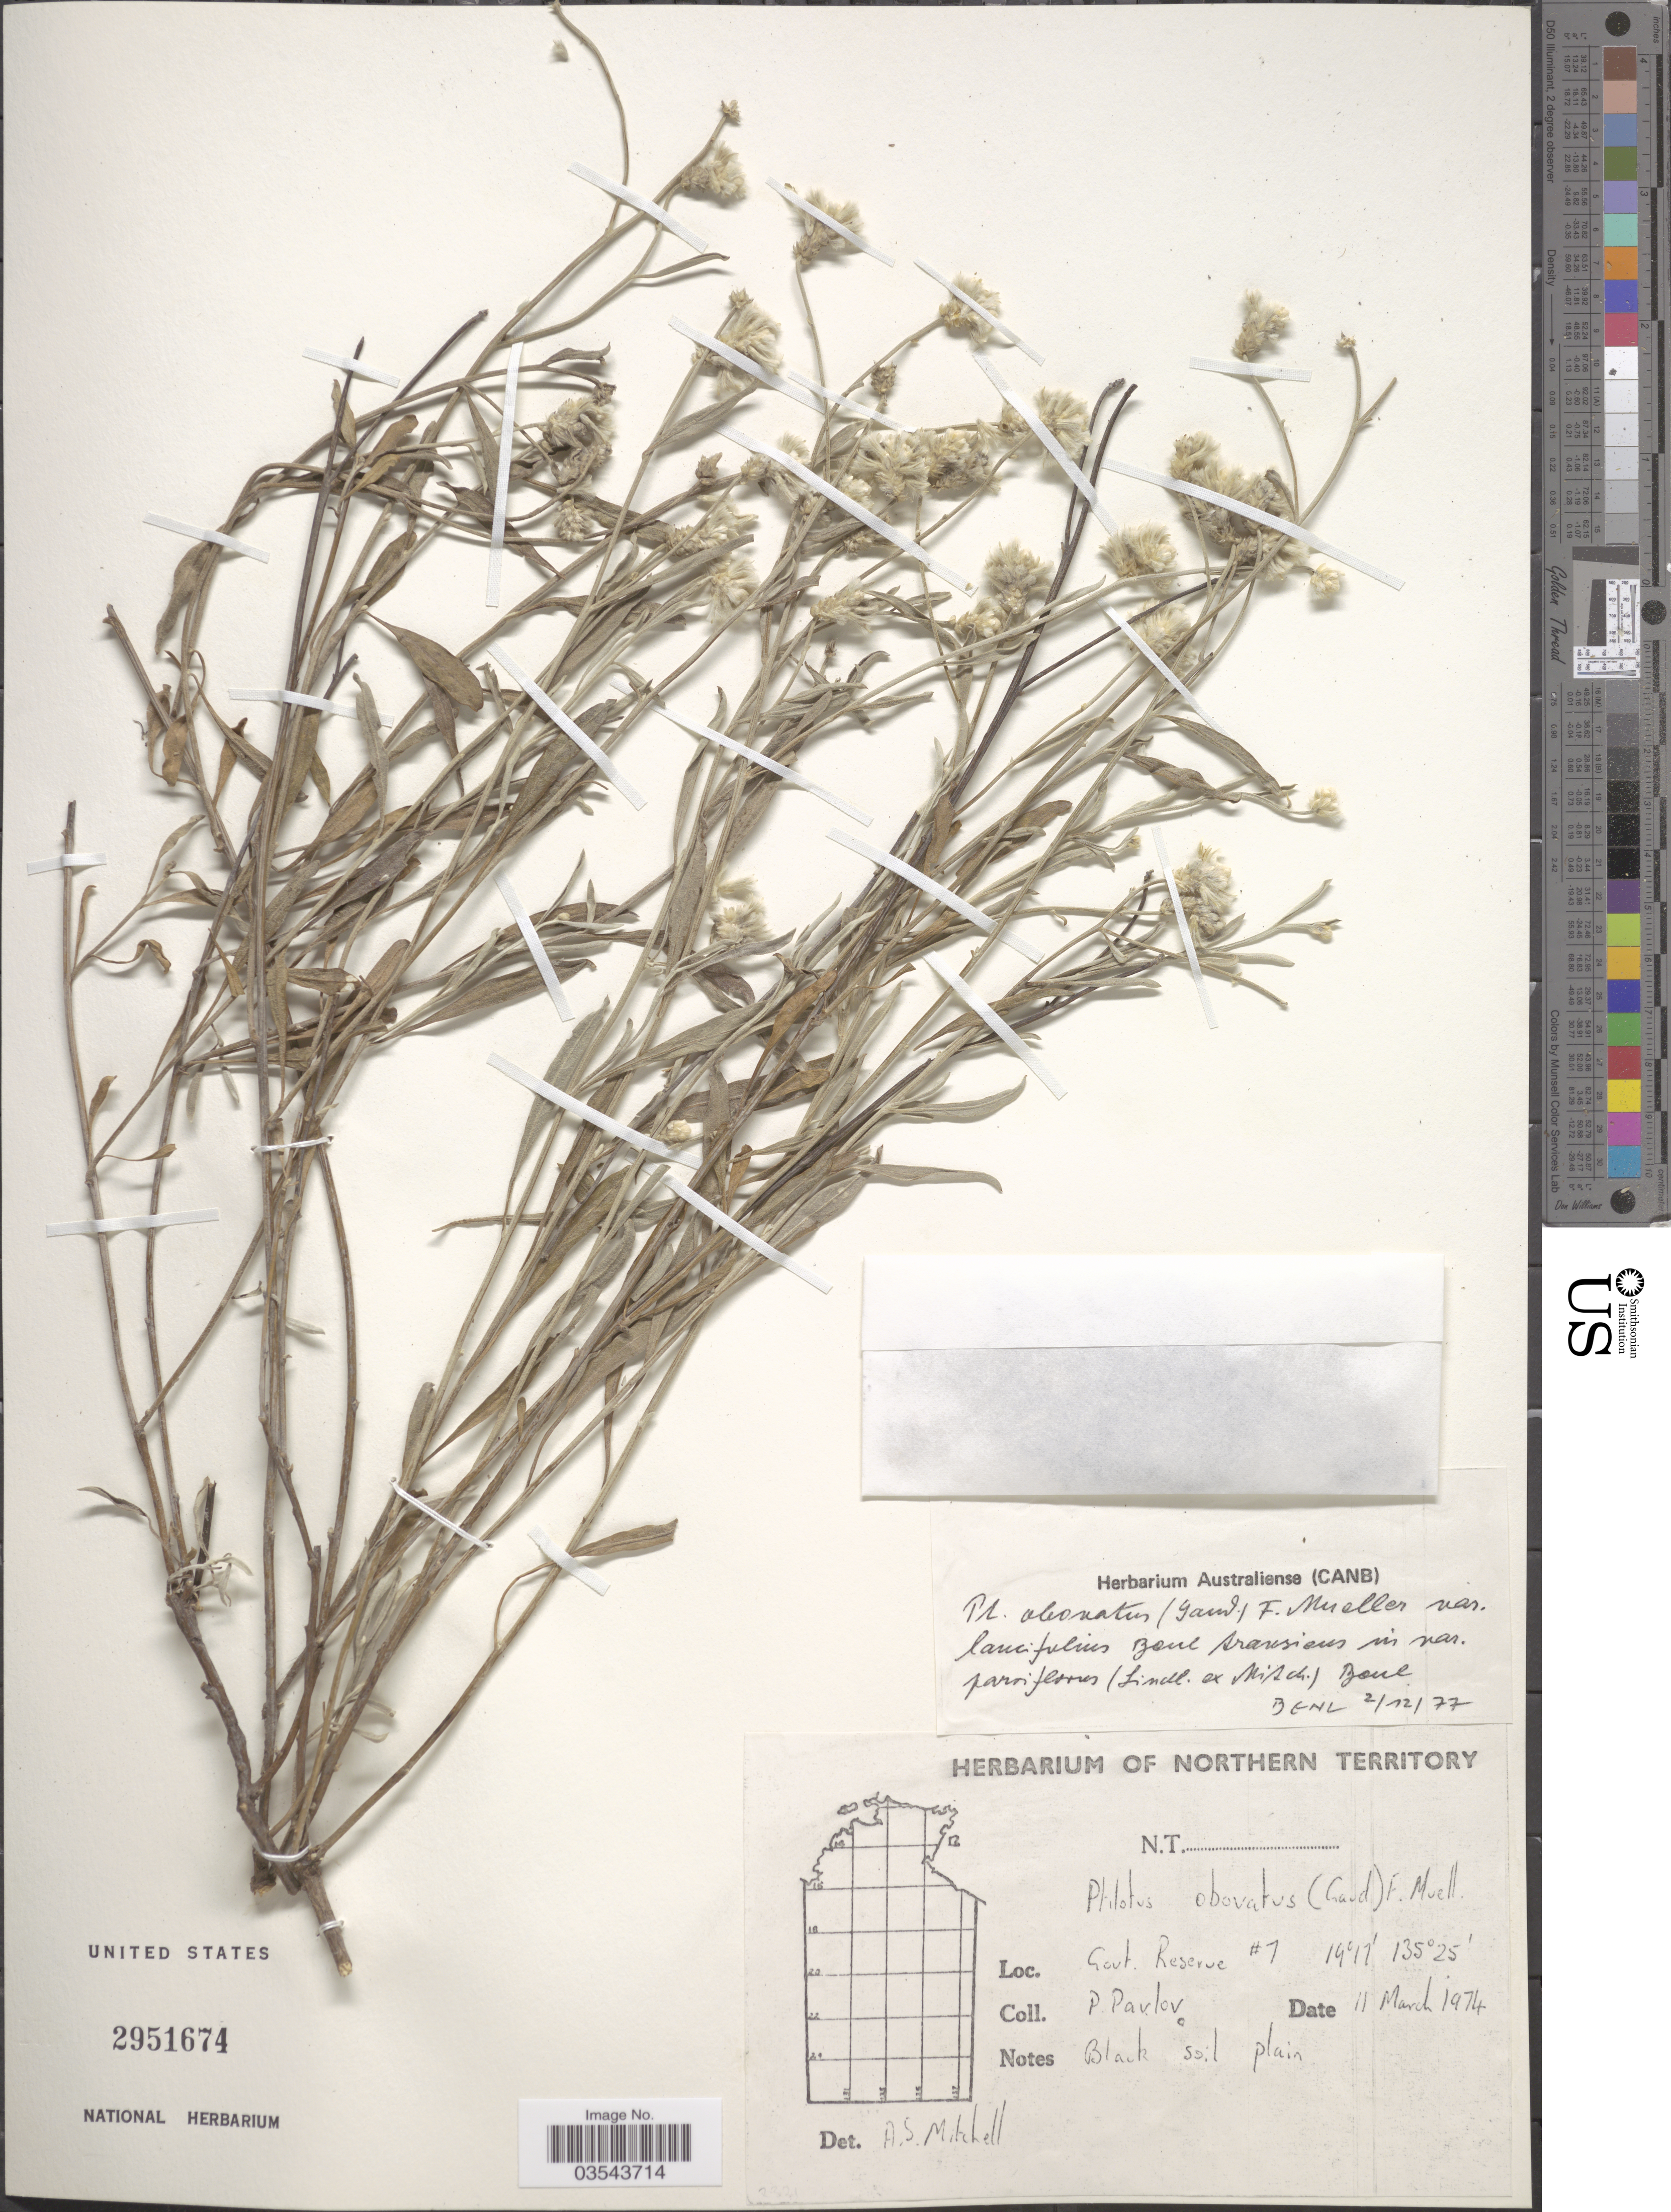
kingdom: Plantae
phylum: Tracheophyta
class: Magnoliopsida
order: Caryophyllales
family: Amaranthaceae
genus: Ptilotus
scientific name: Ptilotus obovatus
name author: (Gaudich.) F. Muell.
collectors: P. Pavlova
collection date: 1974-03-11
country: Australia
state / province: Northern Territory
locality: Govt. Reserve #7.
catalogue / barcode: US 2951674